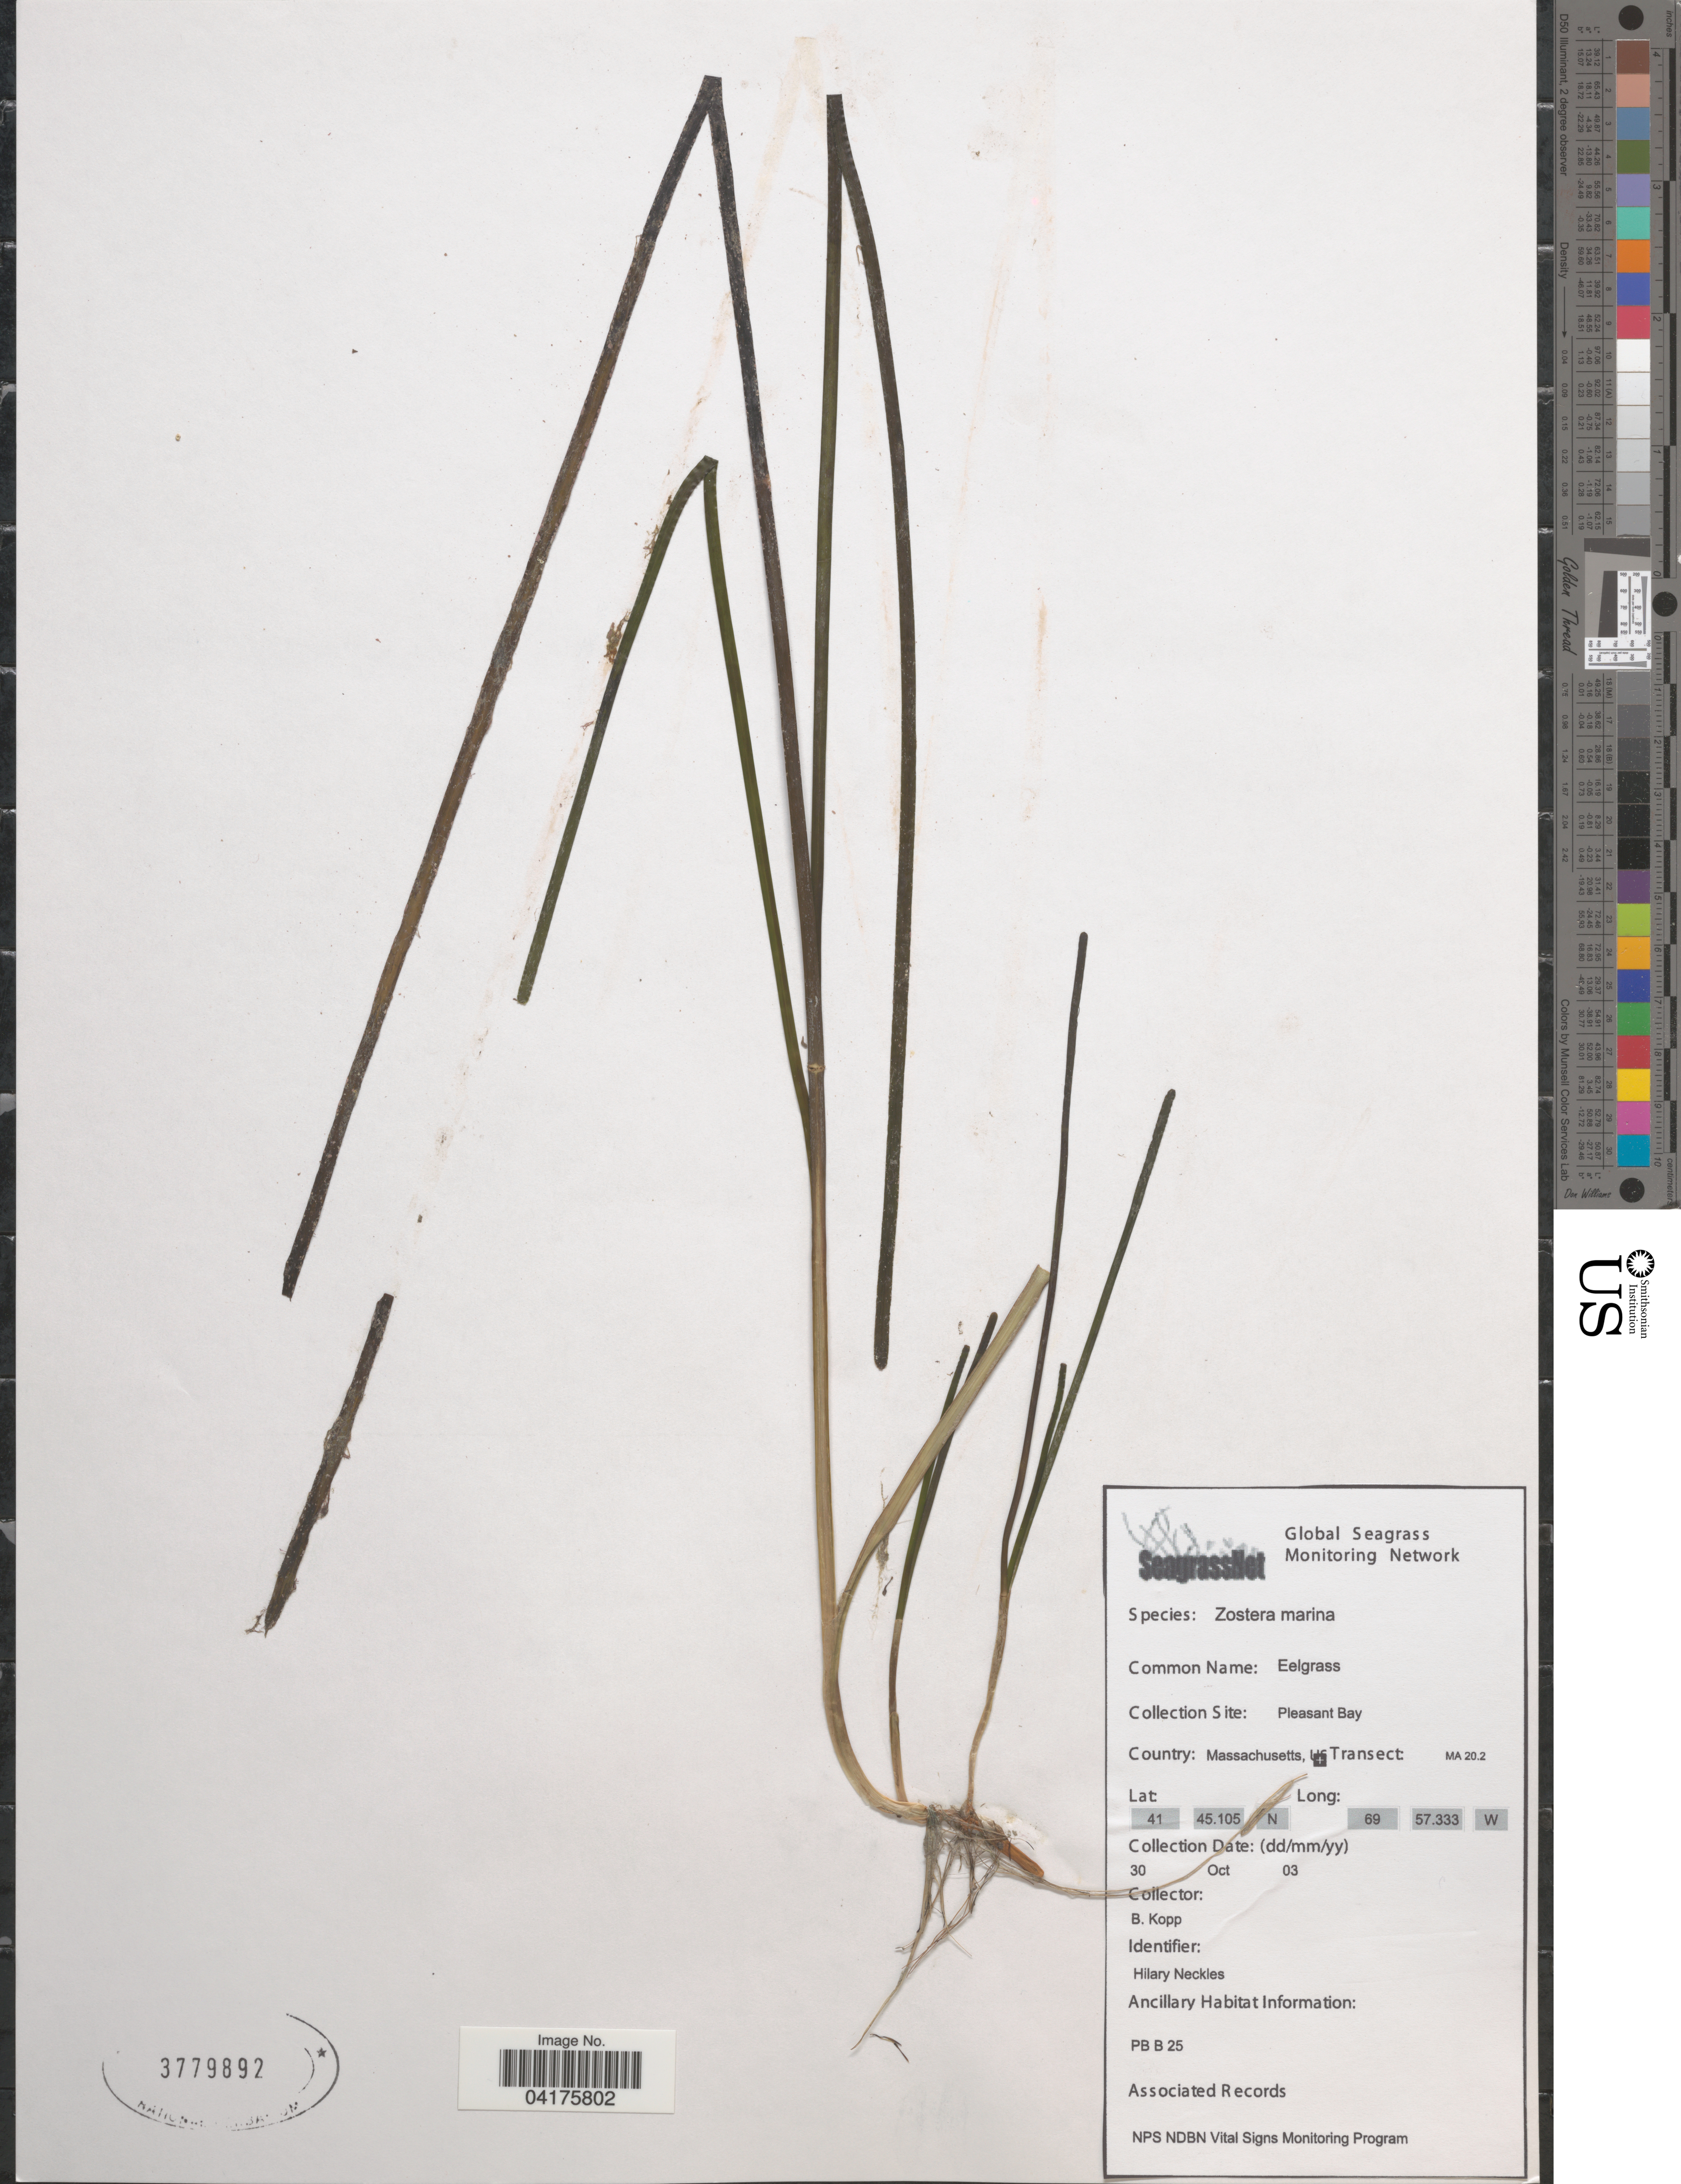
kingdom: Plantae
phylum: Tracheophyta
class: Liliopsida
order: Alismatales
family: Zosteraceae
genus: Zostera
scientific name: Zostera marina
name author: L.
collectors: B. Kopp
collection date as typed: Transcribed d/m/y: 30/10/3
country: United States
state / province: Massachusetts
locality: Pleasant Bay.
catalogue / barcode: US 3779892